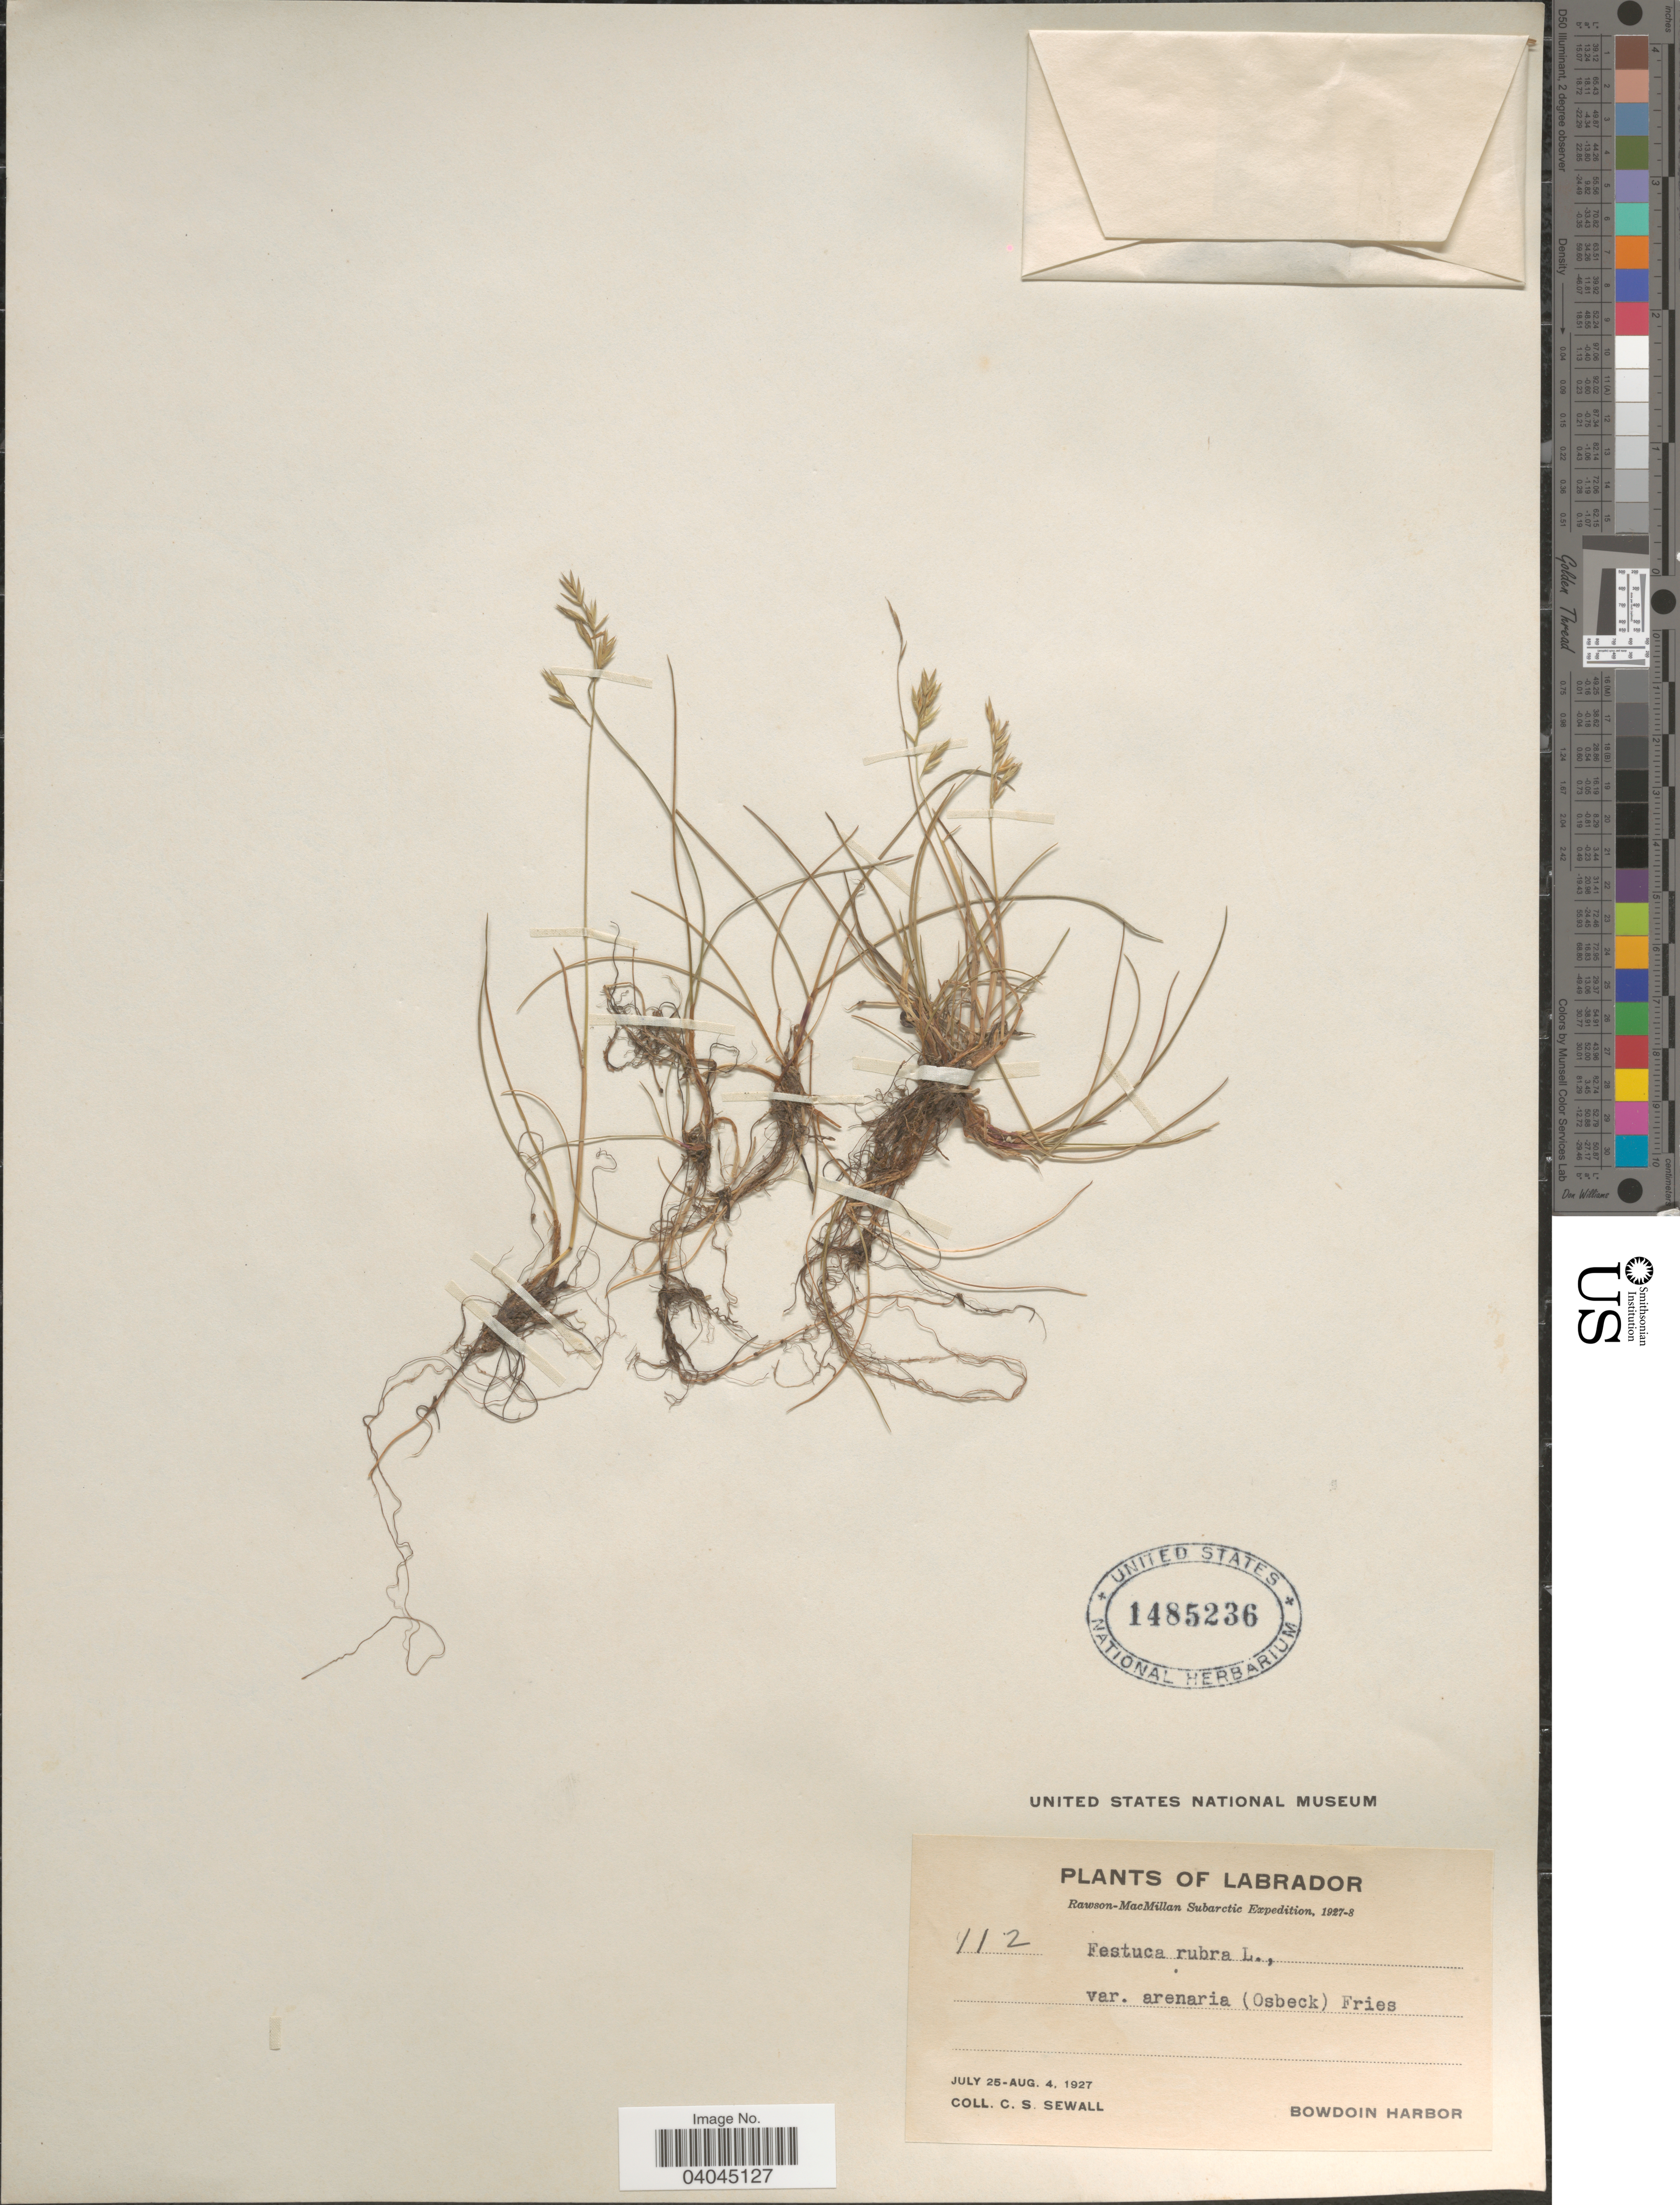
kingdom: Plantae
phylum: Tracheophyta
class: Liliopsida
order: Poales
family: Poaceae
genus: Festuca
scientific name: Festuca rubra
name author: L.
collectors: C. Sewall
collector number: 112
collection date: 1927-07-25/1927-08-04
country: Canada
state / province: Newfoundland and Labrador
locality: Labrador. Bowdoin Harbor.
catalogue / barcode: US 1485236